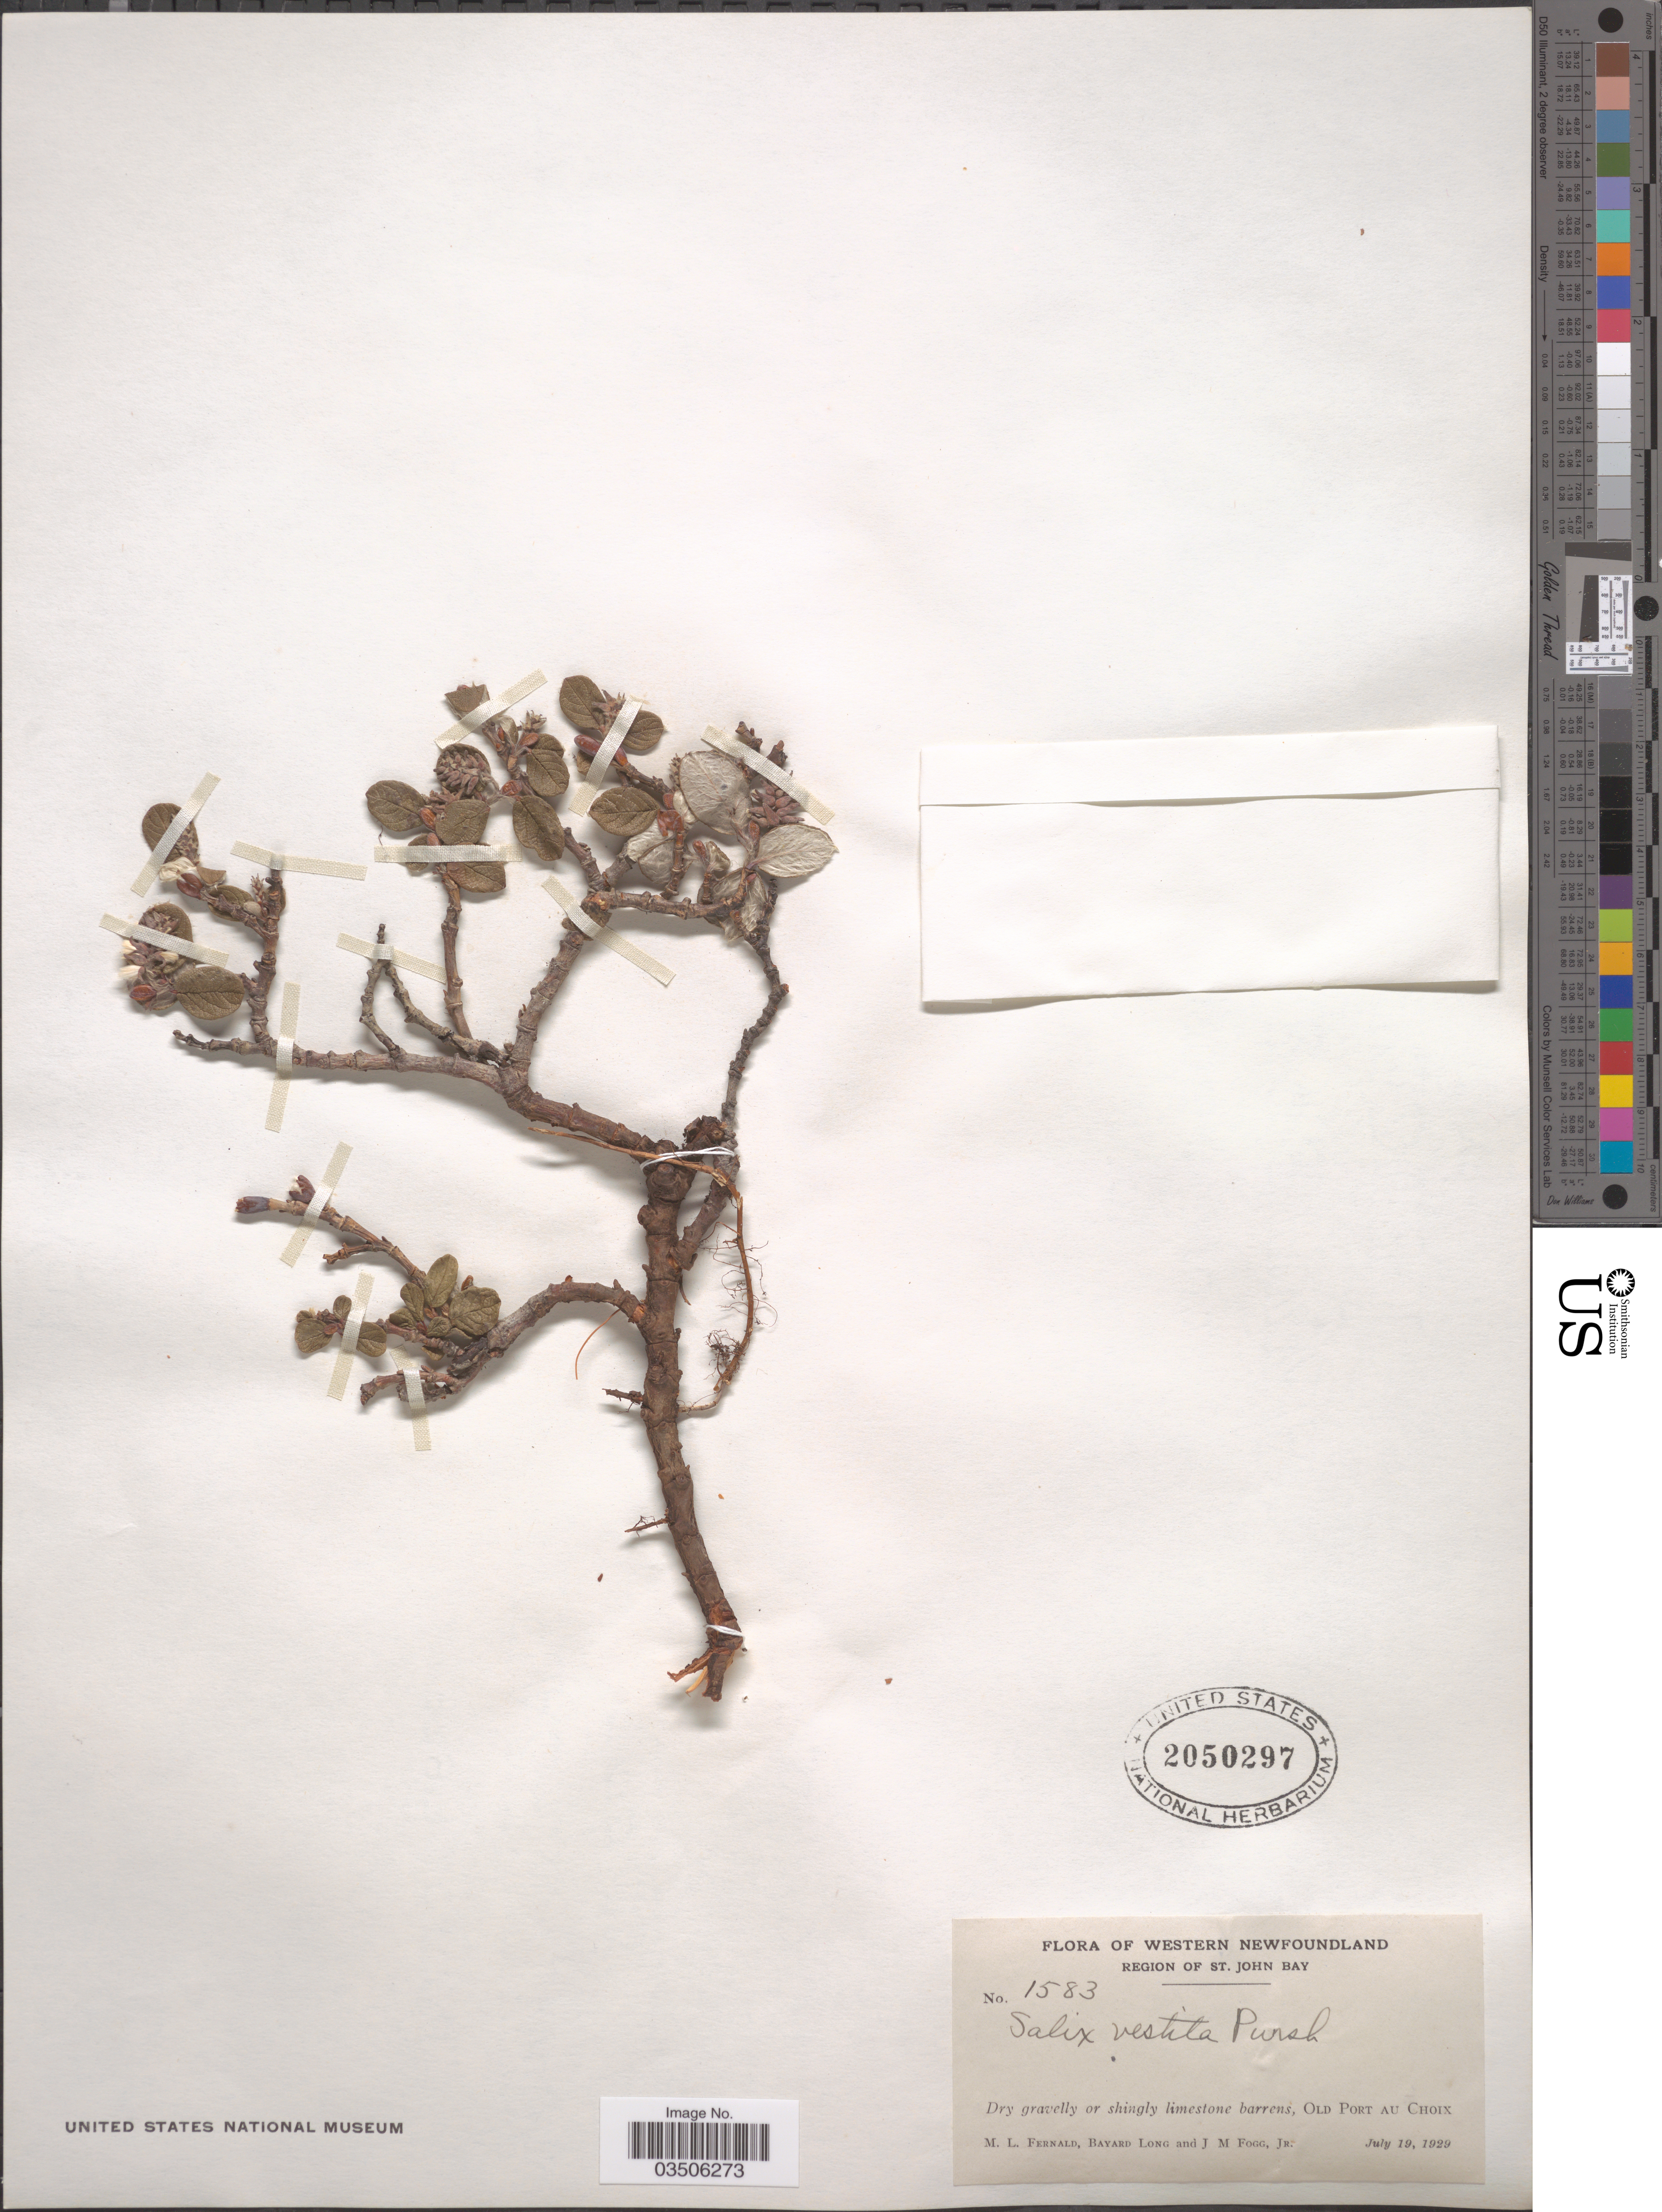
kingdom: Plantae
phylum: Tracheophyta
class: Magnoliopsida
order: Malpighiales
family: Salicaceae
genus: Salix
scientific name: Salix vestita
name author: Pursh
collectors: M. L. Fernald, B. Long & J. Fogg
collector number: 1583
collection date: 1929-07-19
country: Canada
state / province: Newfoundland and Labrador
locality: Western Newfoundland. Region of St. John Bay. Dry gravelly or shingly limestone barrens, Old Port Au Choix.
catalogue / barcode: US 2050297